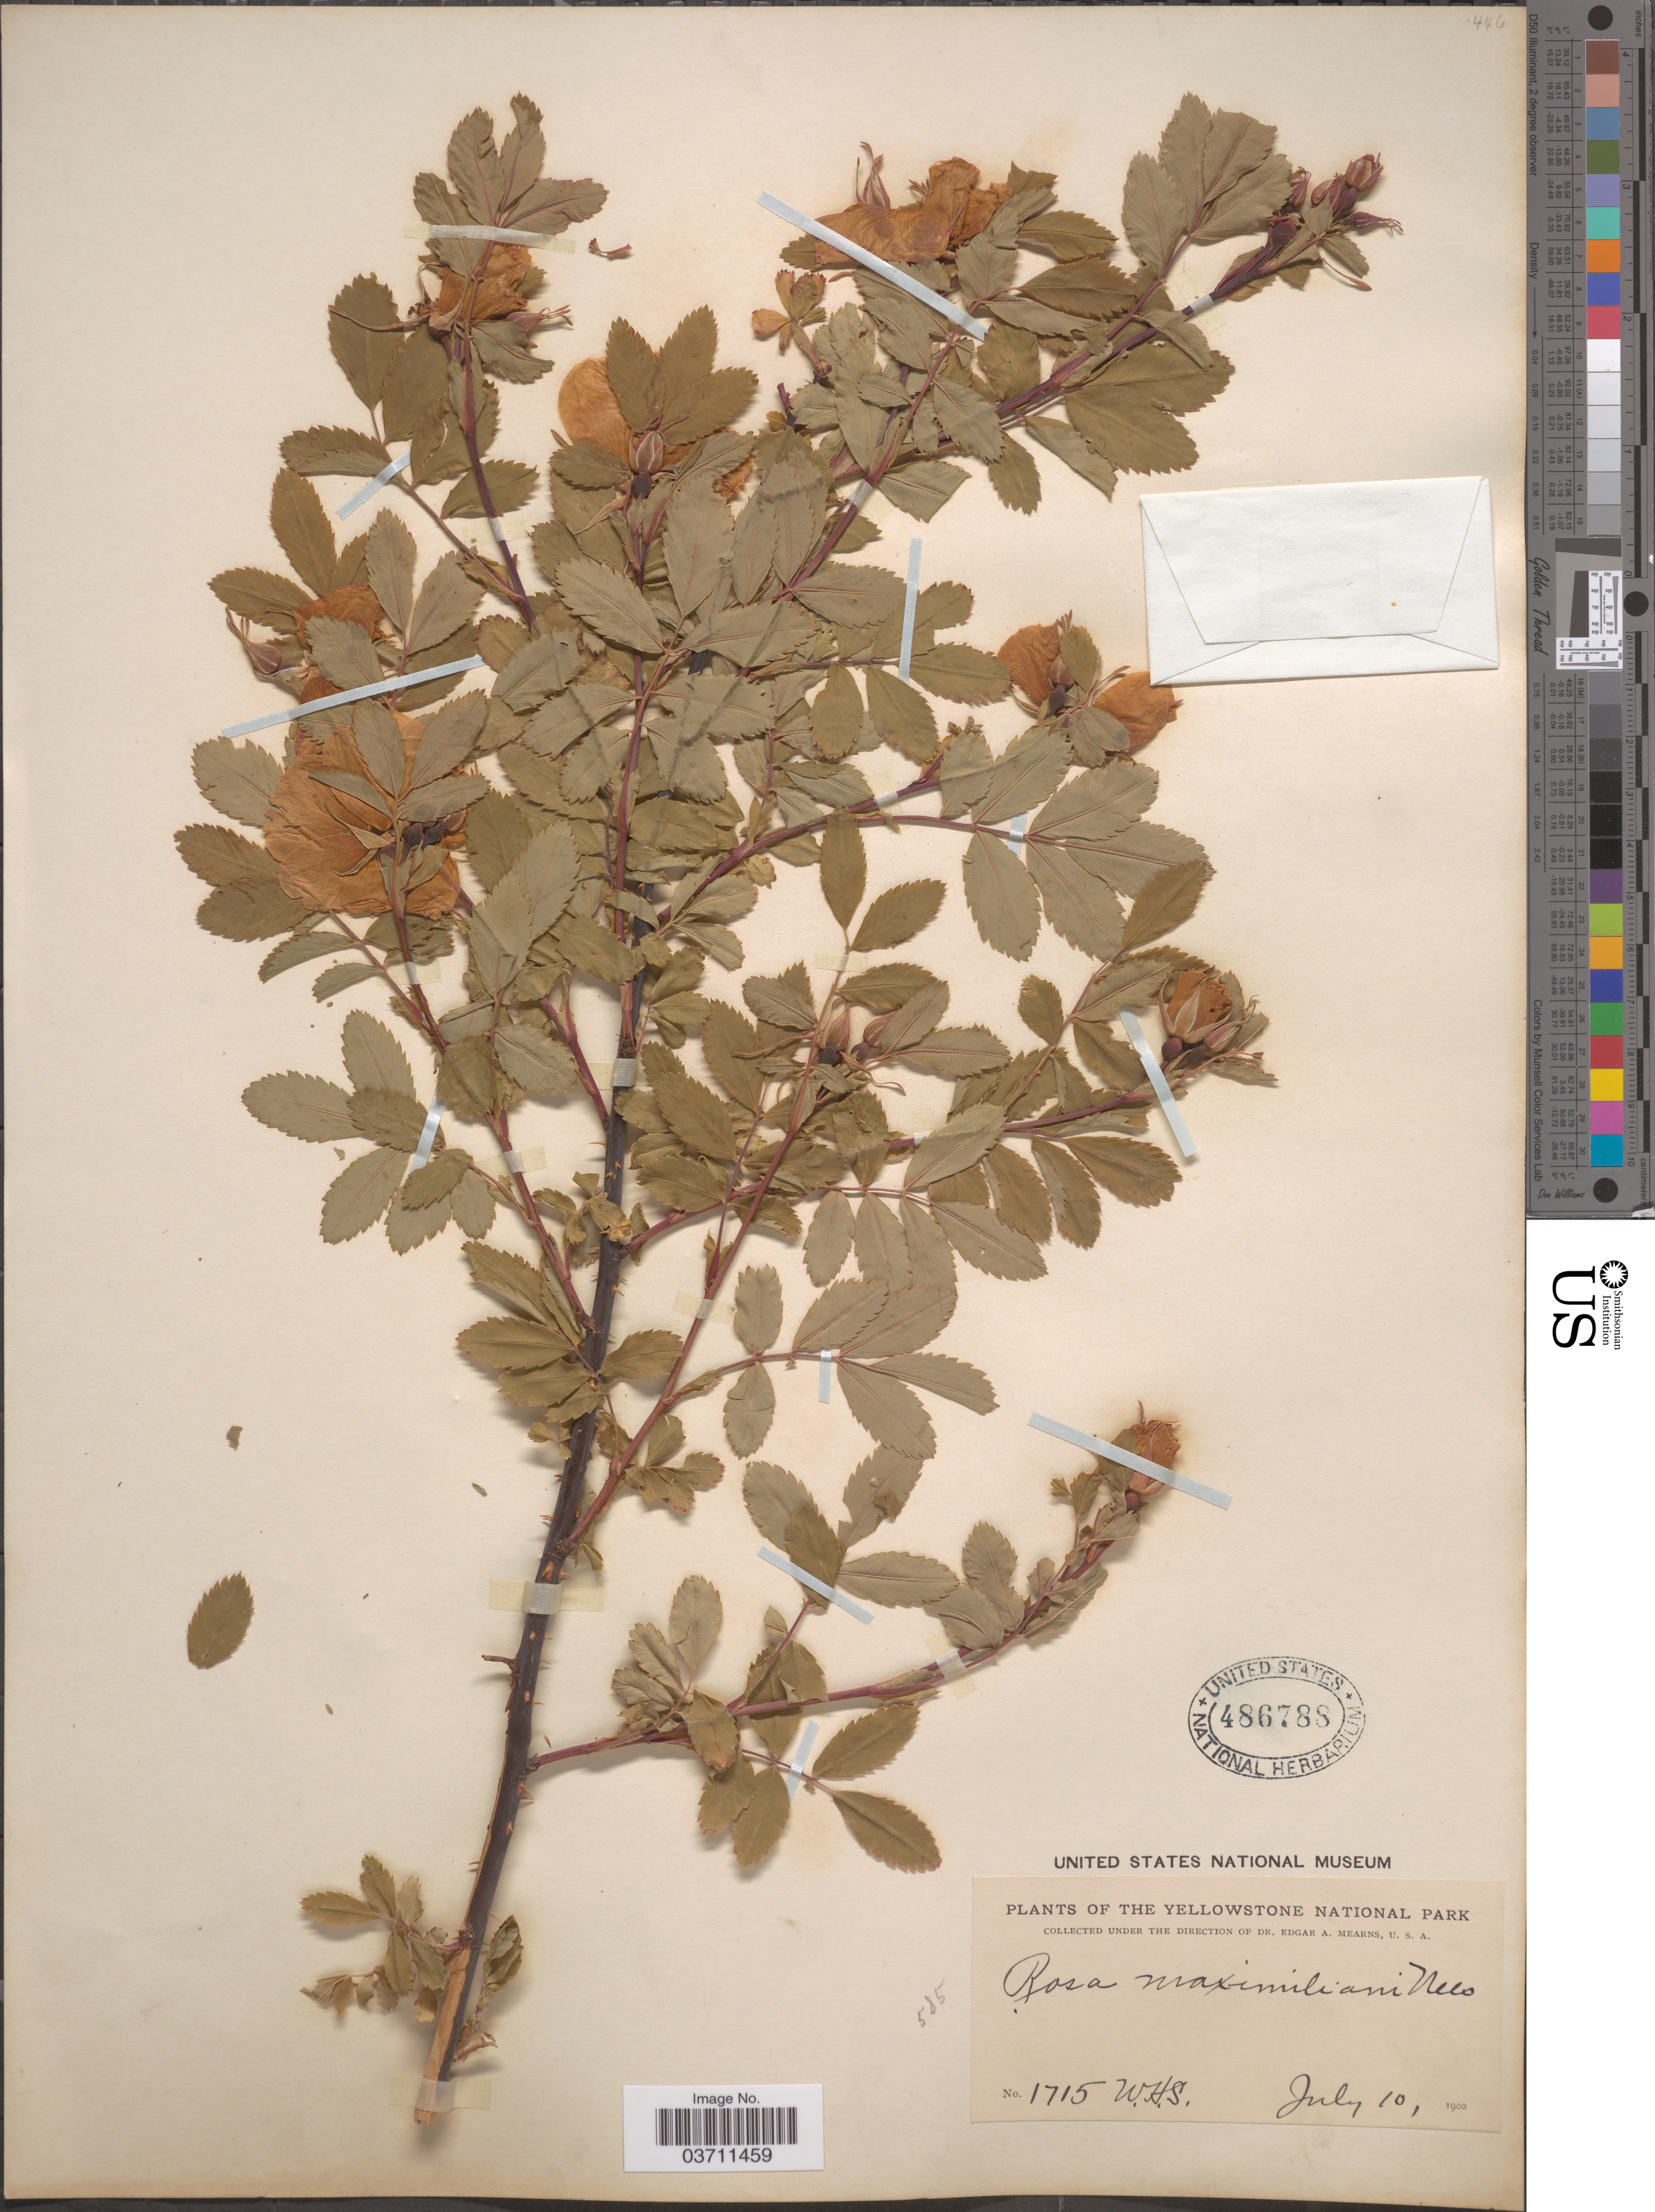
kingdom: Plantae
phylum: Tracheophyta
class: Magnoliopsida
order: Rosales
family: Rosaceae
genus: Rosa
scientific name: Rosa maximiliani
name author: Nees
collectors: W. H. S.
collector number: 1715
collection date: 1902-07-10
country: United States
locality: The Yellowstone National Park.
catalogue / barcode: US 486788